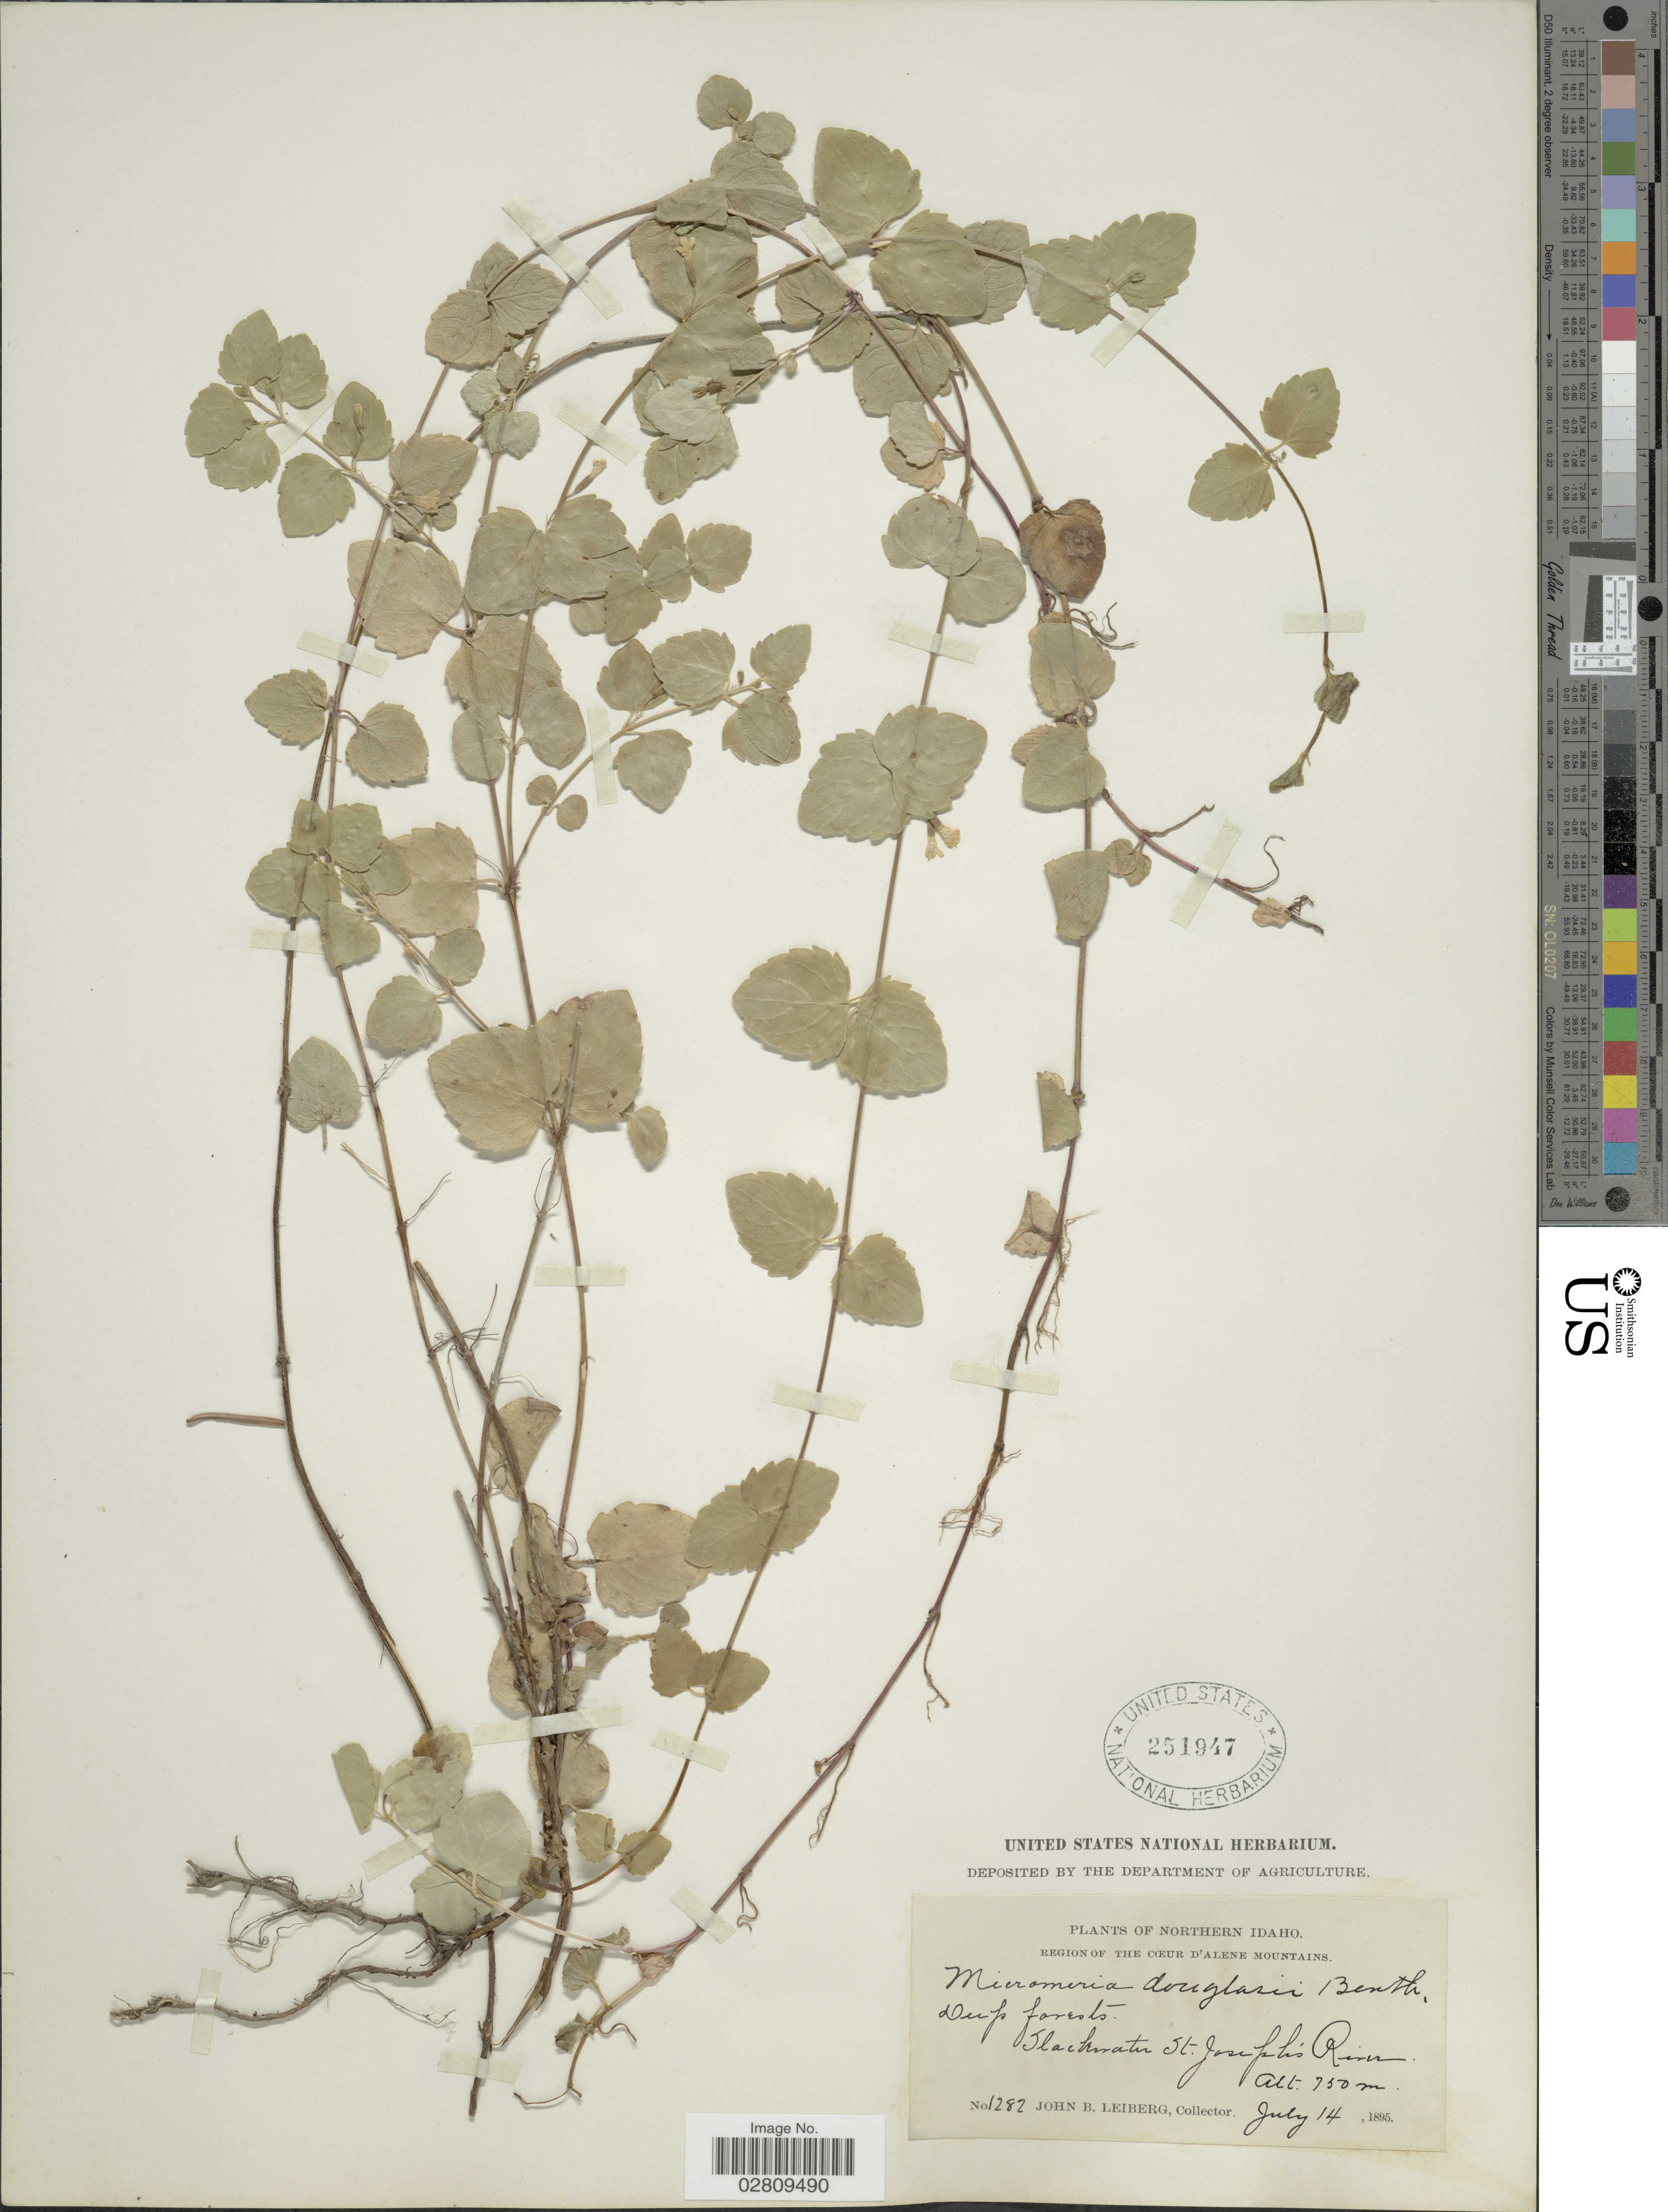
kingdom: Plantae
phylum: Tracheophyta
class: Magnoliopsida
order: Lamiales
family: Lamiaceae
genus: Micromeria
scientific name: Micromeria douglasii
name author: Benth.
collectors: J. Leiberg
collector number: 1282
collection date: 1895-07-14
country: United States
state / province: Idaho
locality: Northern Idaho. Region of the Cœur d'Alene Mountains. Slackwater St. Joseph's River.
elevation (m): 750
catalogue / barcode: US 251947